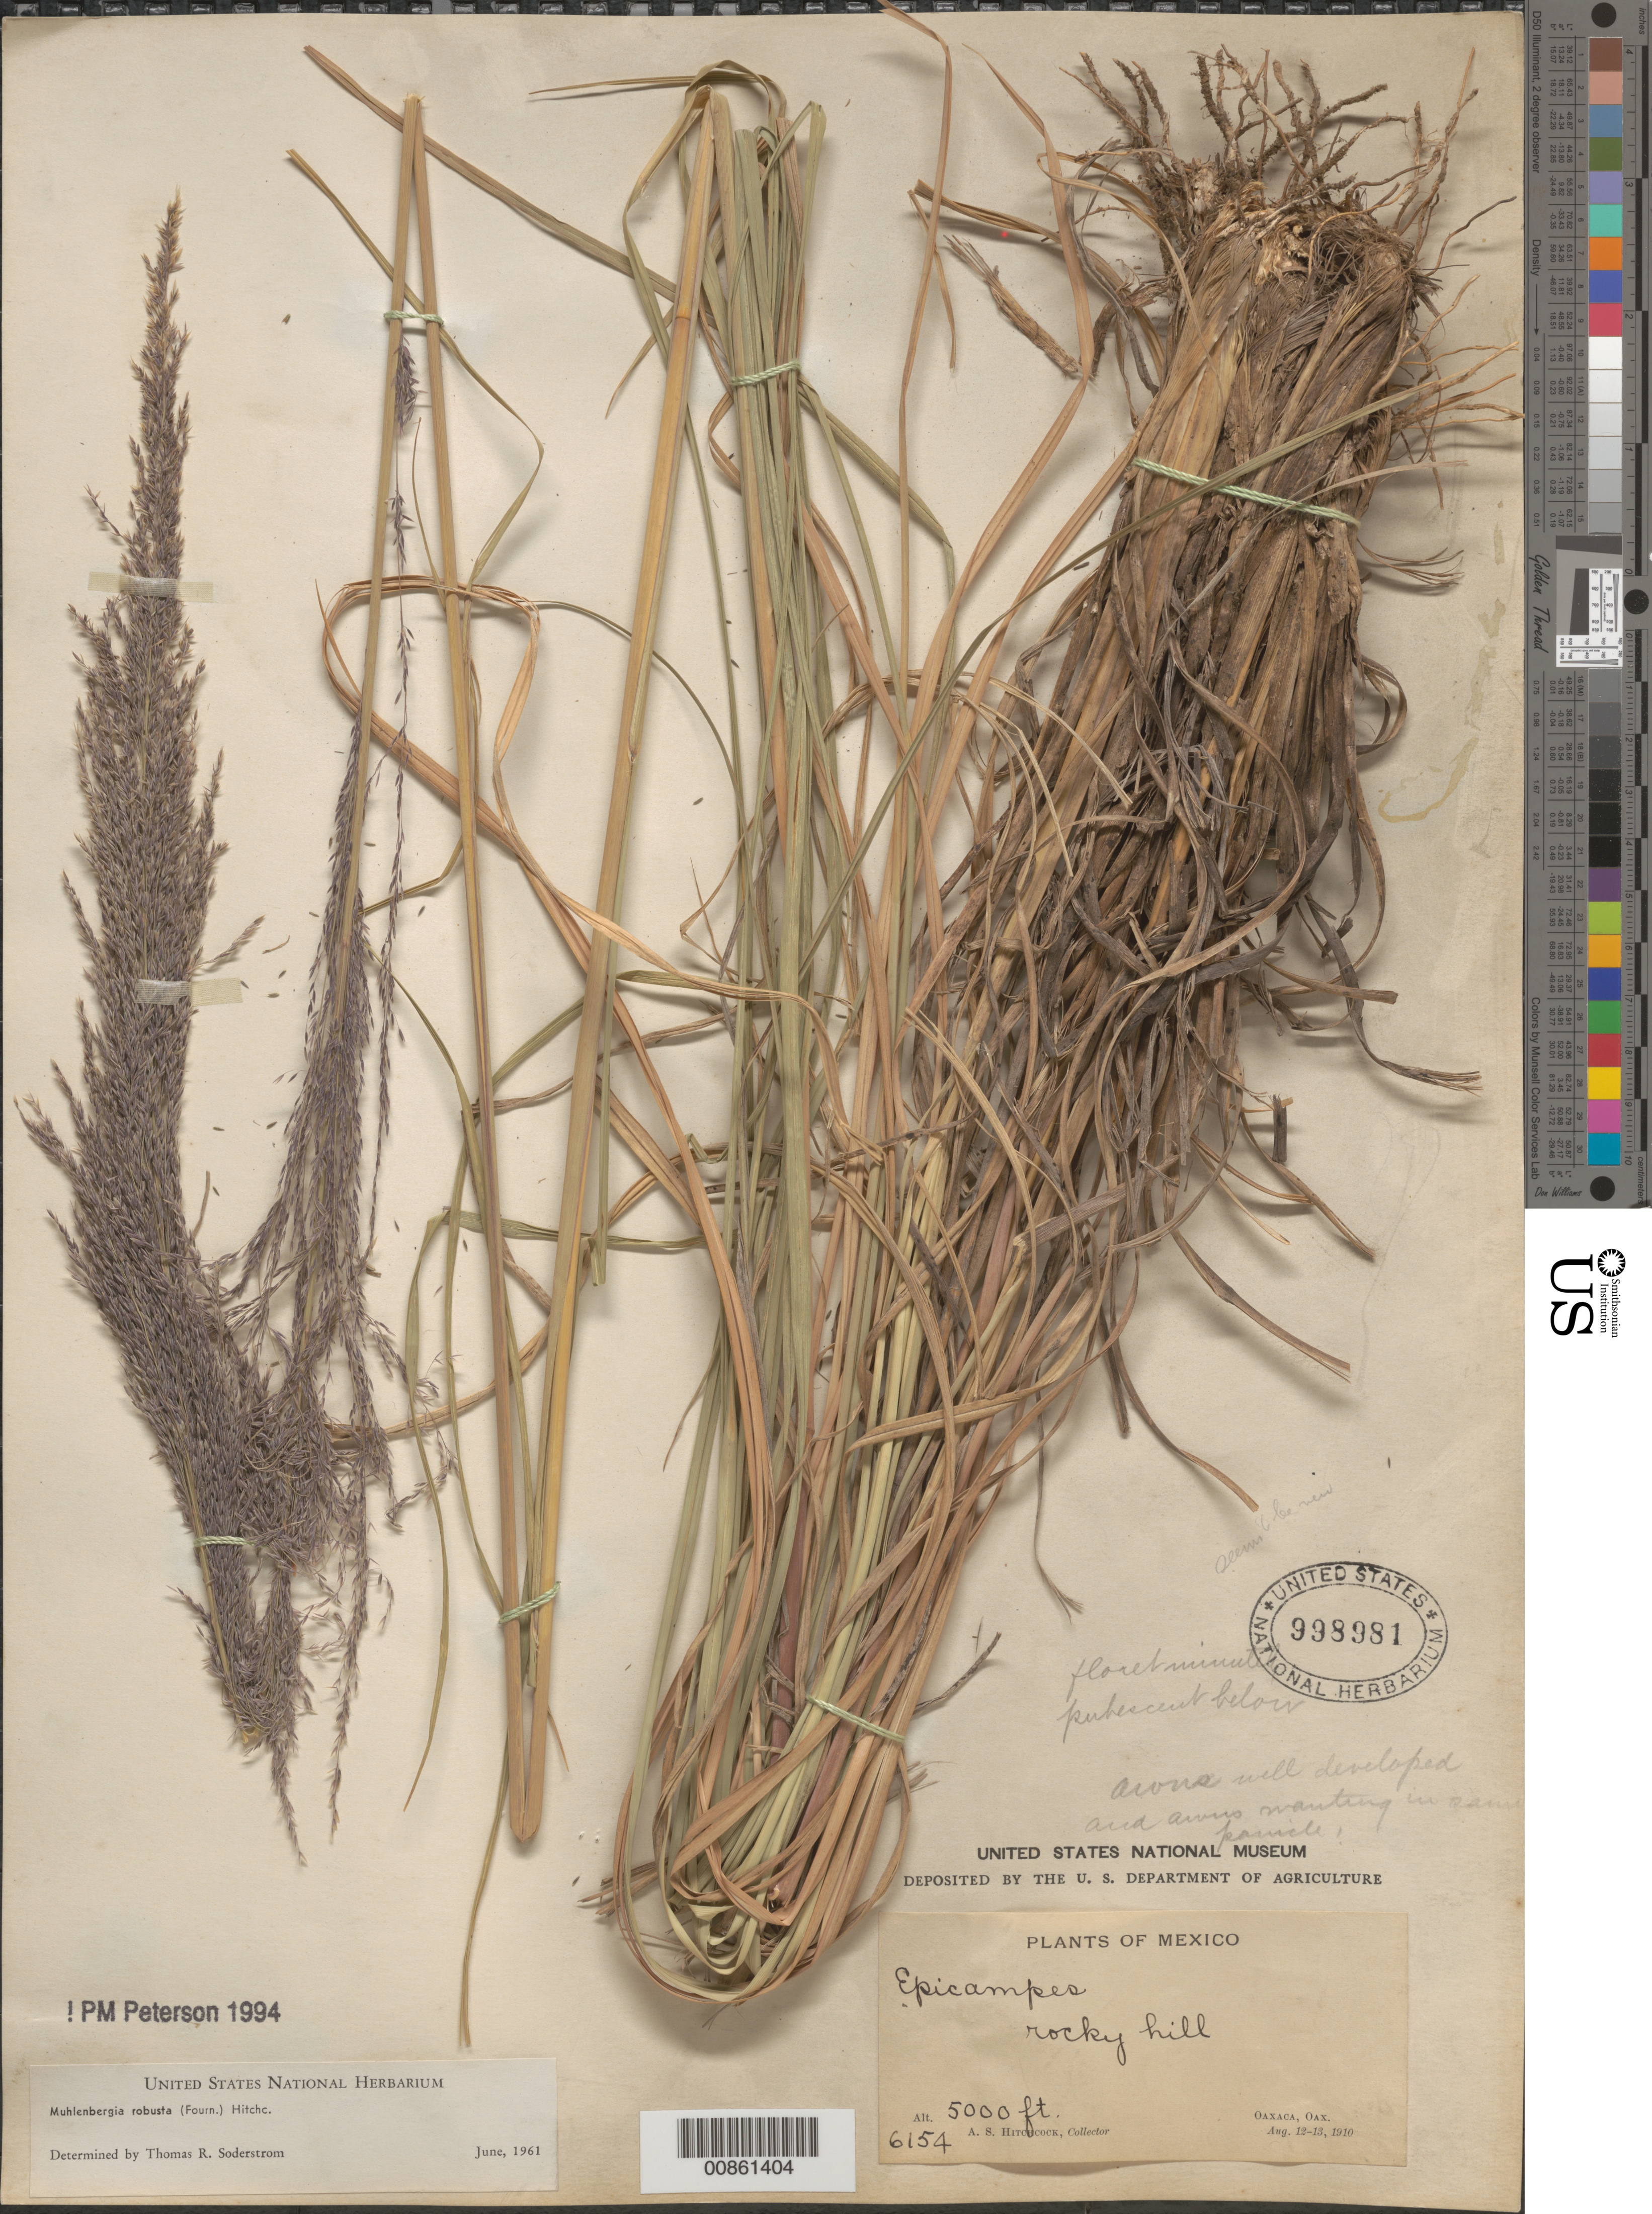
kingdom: Plantae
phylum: Tracheophyta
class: Liliopsida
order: Poales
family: Poaceae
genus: Muhlenbergia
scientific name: Muhlenbergia robusta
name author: (E. Fourn.) Hitchc.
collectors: A. S. Hitchcock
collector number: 6154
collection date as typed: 12 Aug 1910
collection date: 1910-08-12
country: Mexico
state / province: Oaxaca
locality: Oaxaca, Oax.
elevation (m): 1524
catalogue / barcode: US 998981